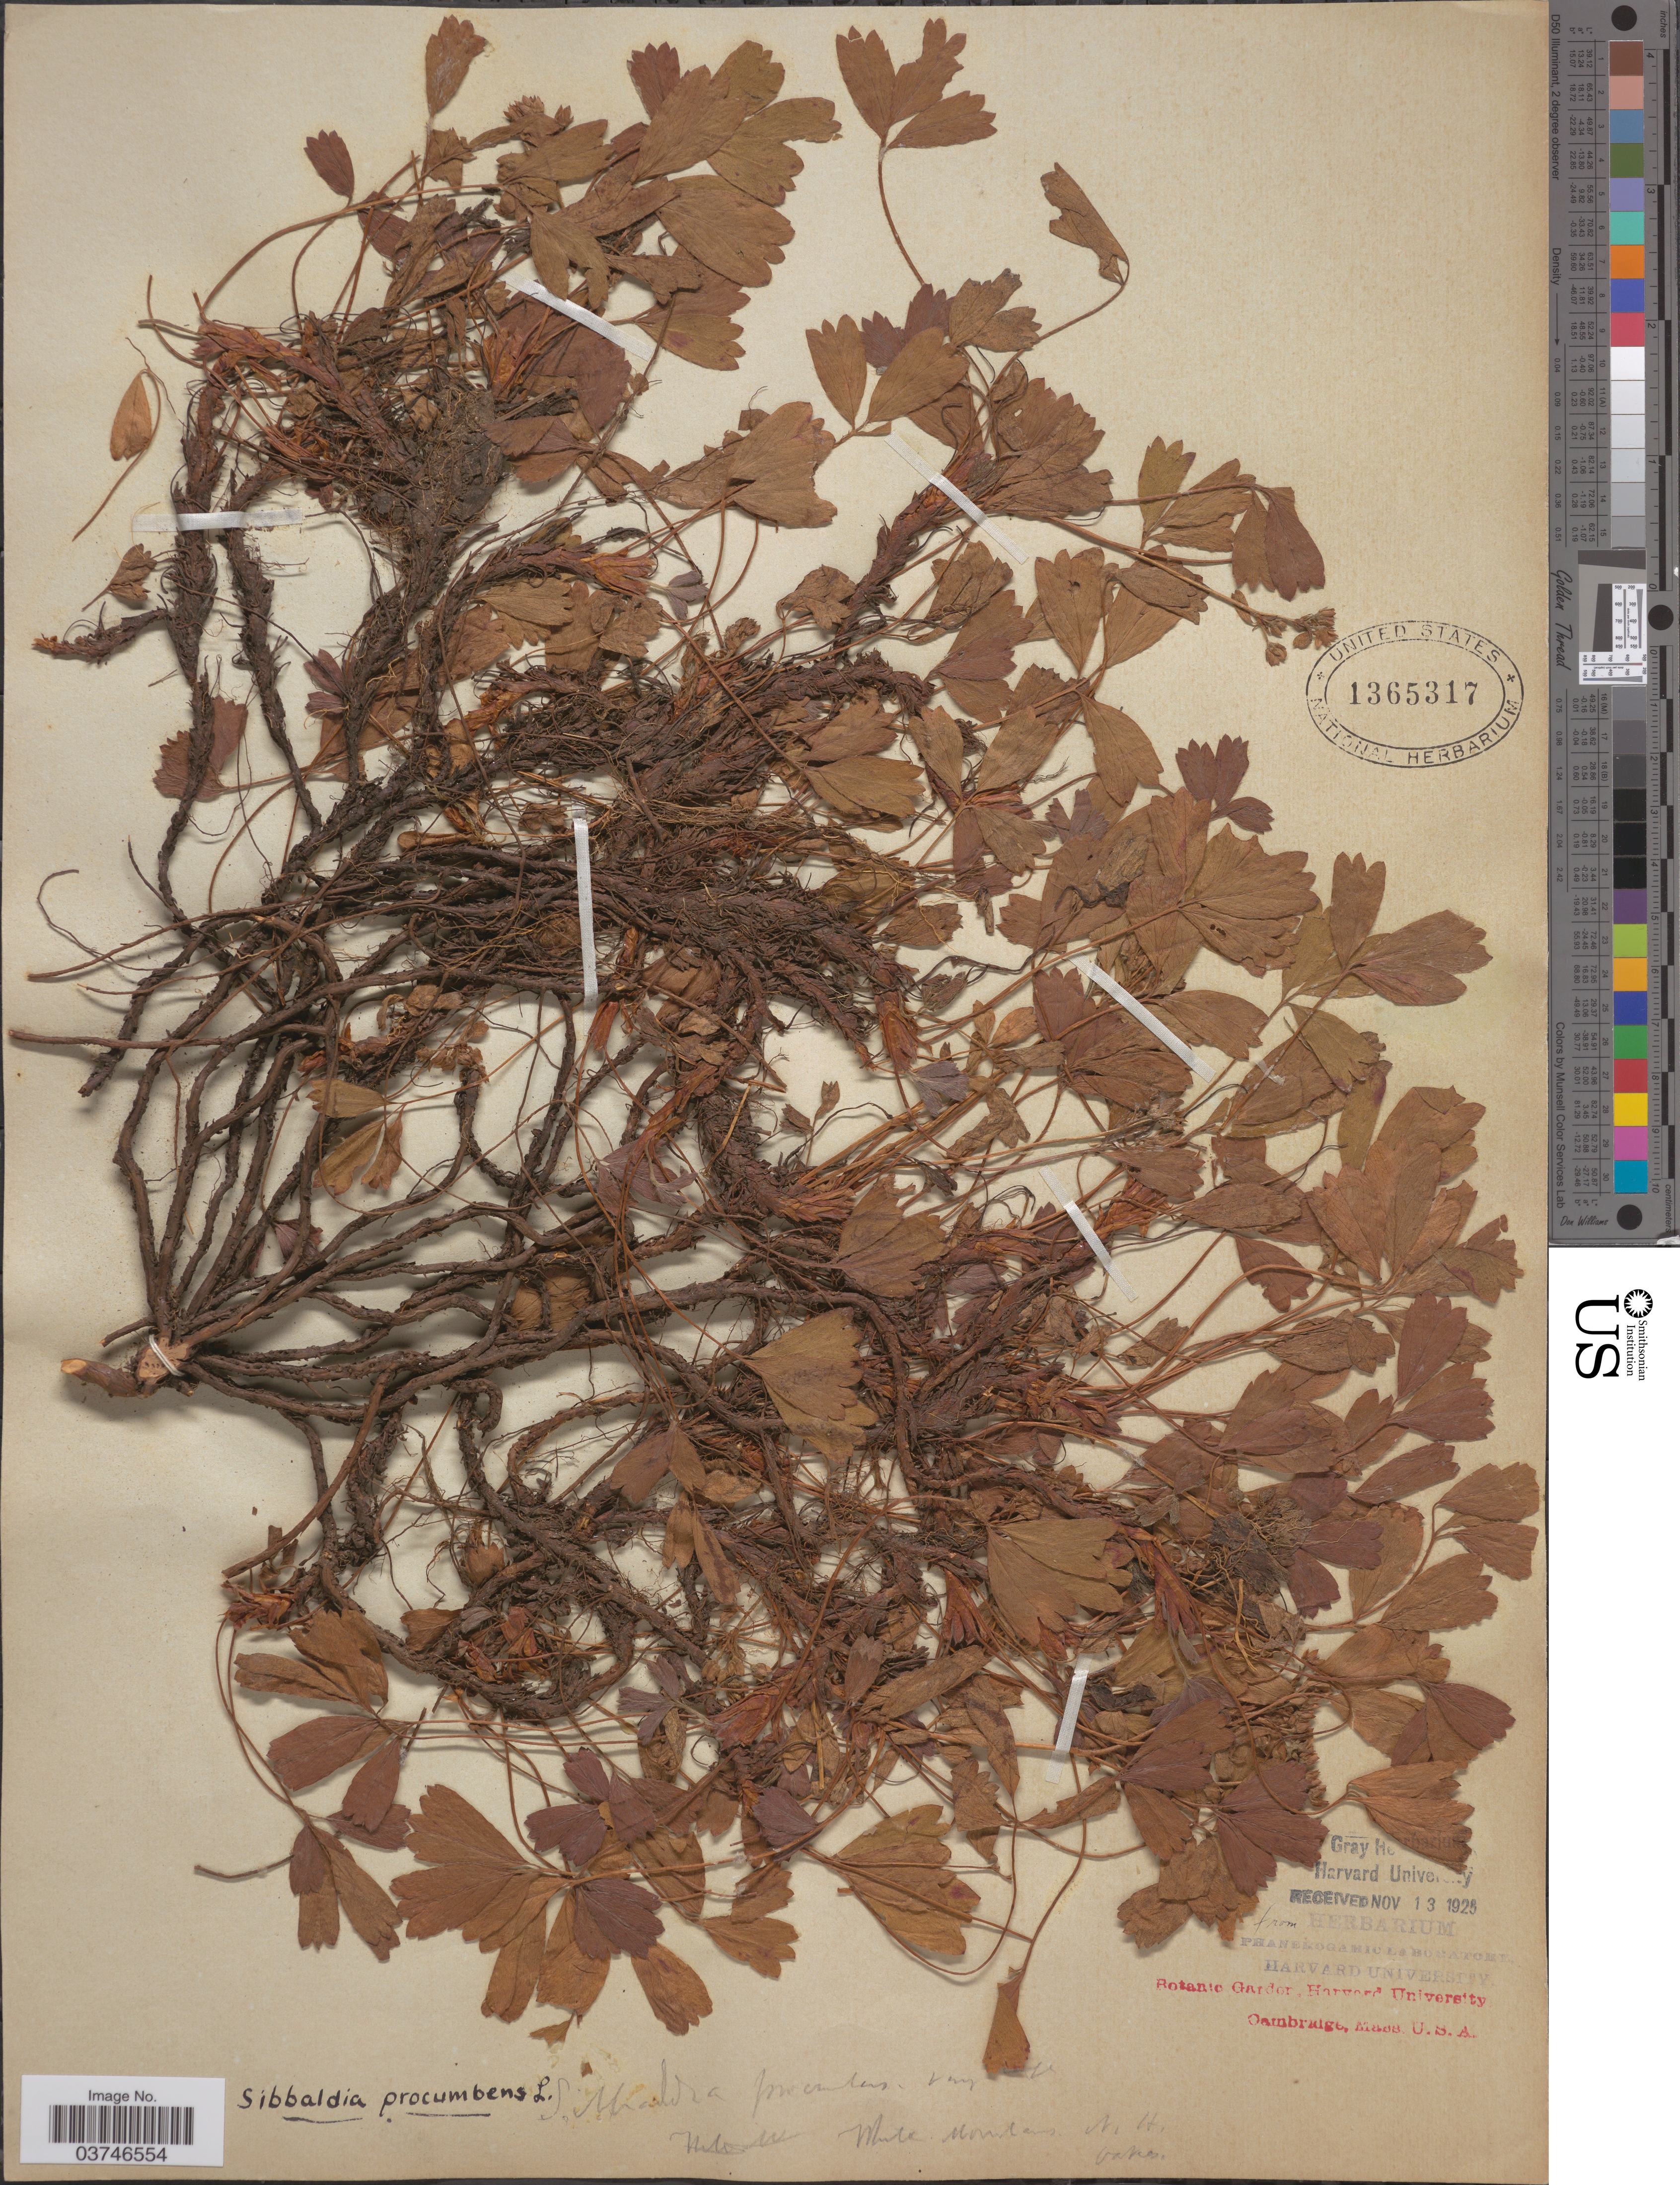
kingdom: Plantae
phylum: Tracheophyta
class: Magnoliopsida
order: Rosales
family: Rosaceae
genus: Sibbaldia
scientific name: Sibbaldia procumbens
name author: L.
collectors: -. Oakes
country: United States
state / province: New Hampshire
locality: White Mountain.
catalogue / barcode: US 1365317